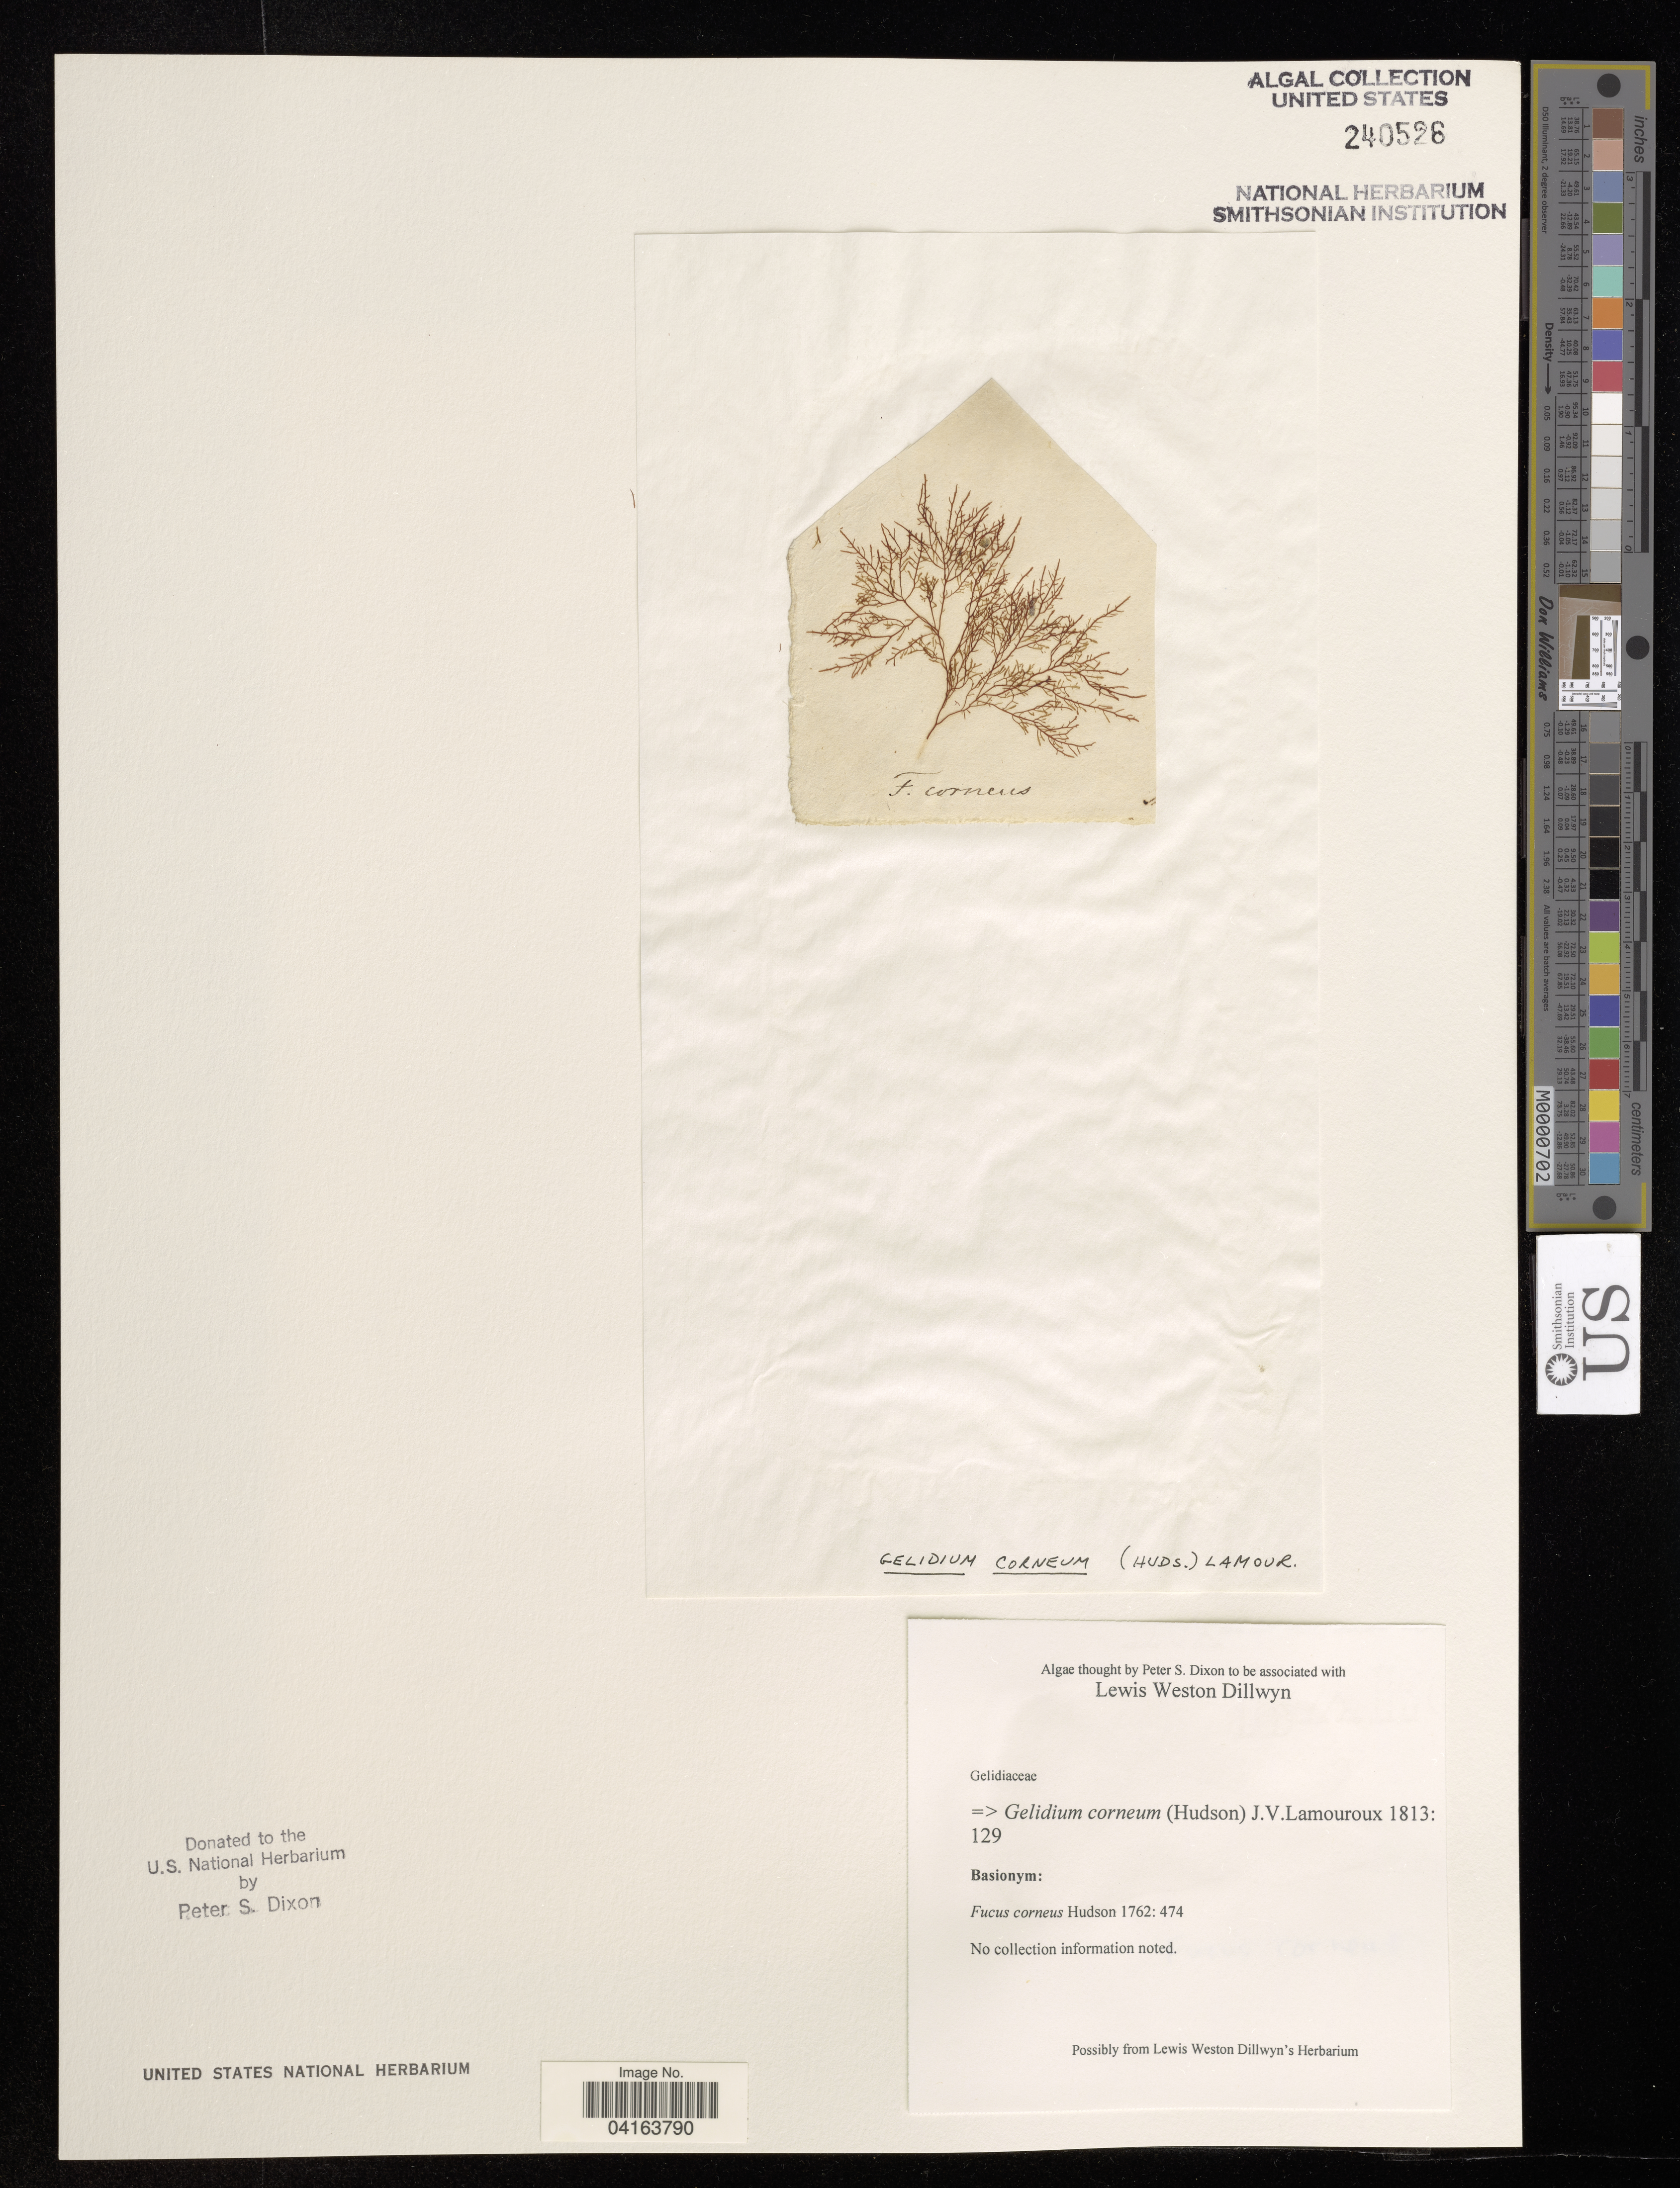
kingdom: Plantae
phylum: Rhodophyta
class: Florideophyceae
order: Gelidiales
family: Gelidiaceae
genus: Gelidium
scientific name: Gelidium corneum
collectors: L. W. Dillwyn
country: United Kingdom (?)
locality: No collection information noted, possibily from Lewis Weston Dillwyn's Herbarium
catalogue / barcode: US 240526